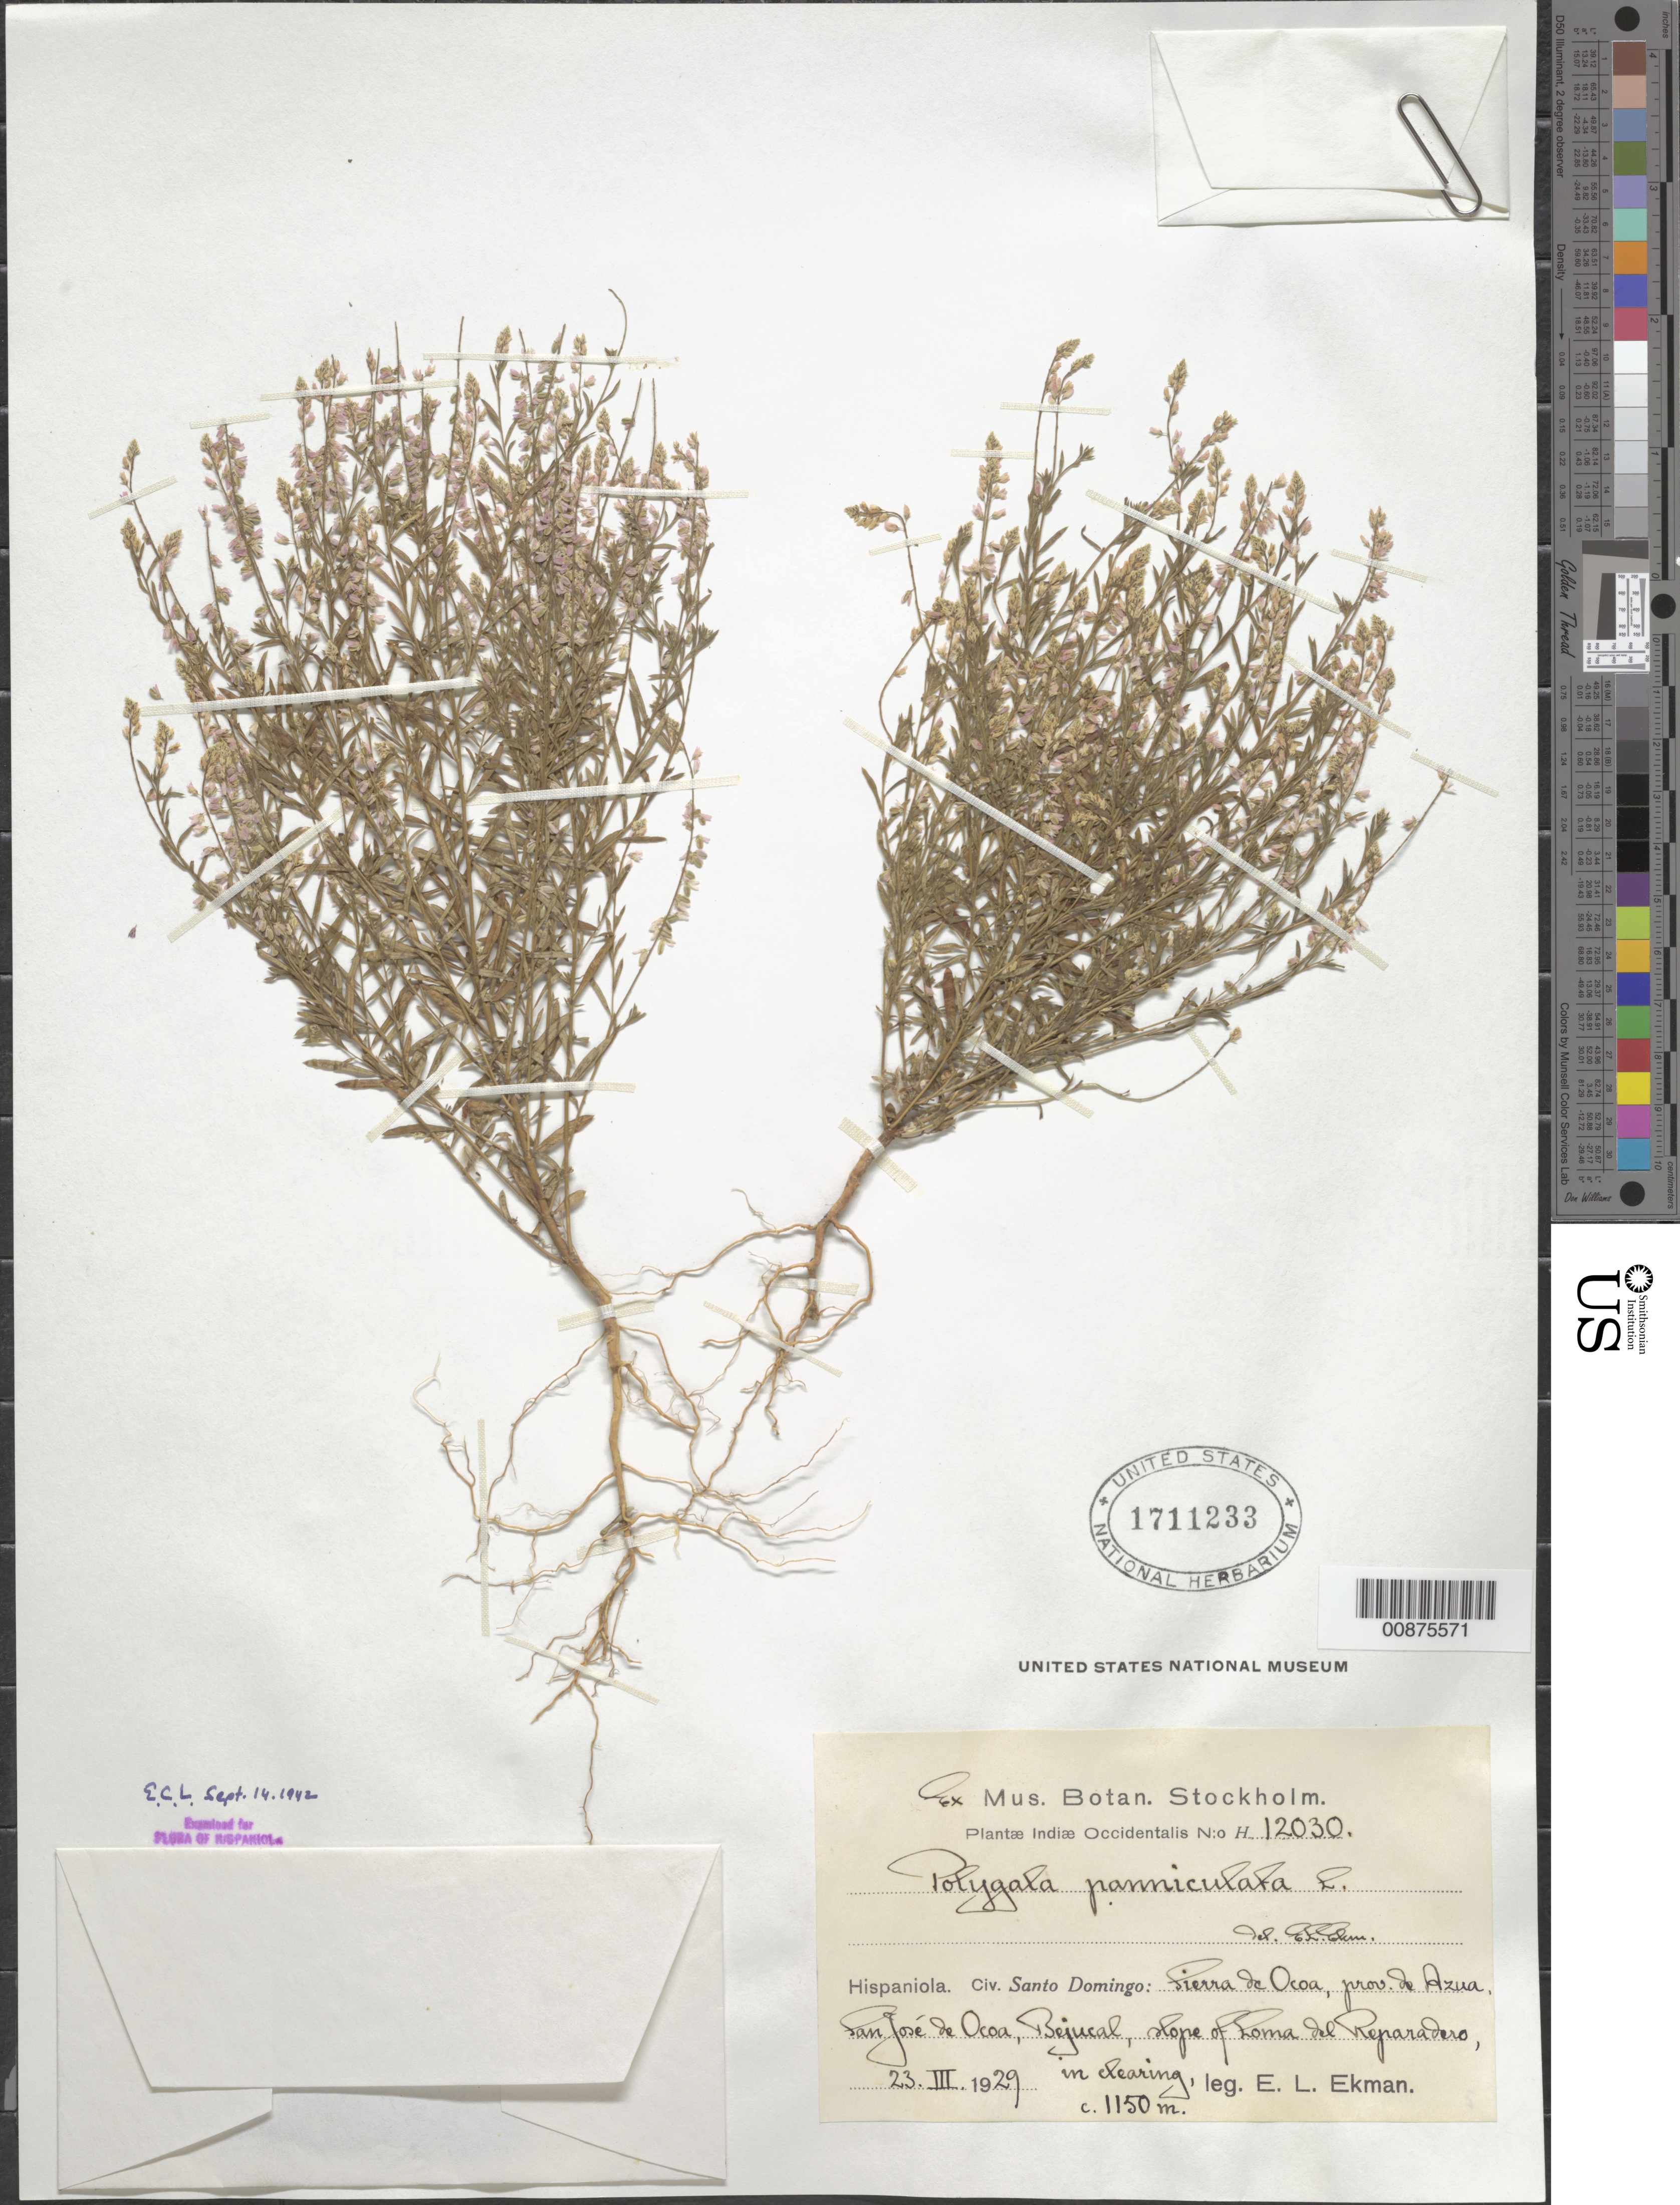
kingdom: Plantae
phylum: Tracheophyta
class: Magnoliopsida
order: Fabales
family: Polygalaceae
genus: Polygala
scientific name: Polygala paniculata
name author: L.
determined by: Leonard, Emery C., (US)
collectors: E. L. Ekman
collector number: H 12030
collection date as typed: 23 Mar 1929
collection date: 1929-03-23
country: Dominican Republic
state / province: Azua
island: Hispaniola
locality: Sierra de Ocoa, San José de Ocoa, Bejucal, Loma del Reparadero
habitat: In clearing on lslope of loma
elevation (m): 1150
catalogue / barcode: US 1711233